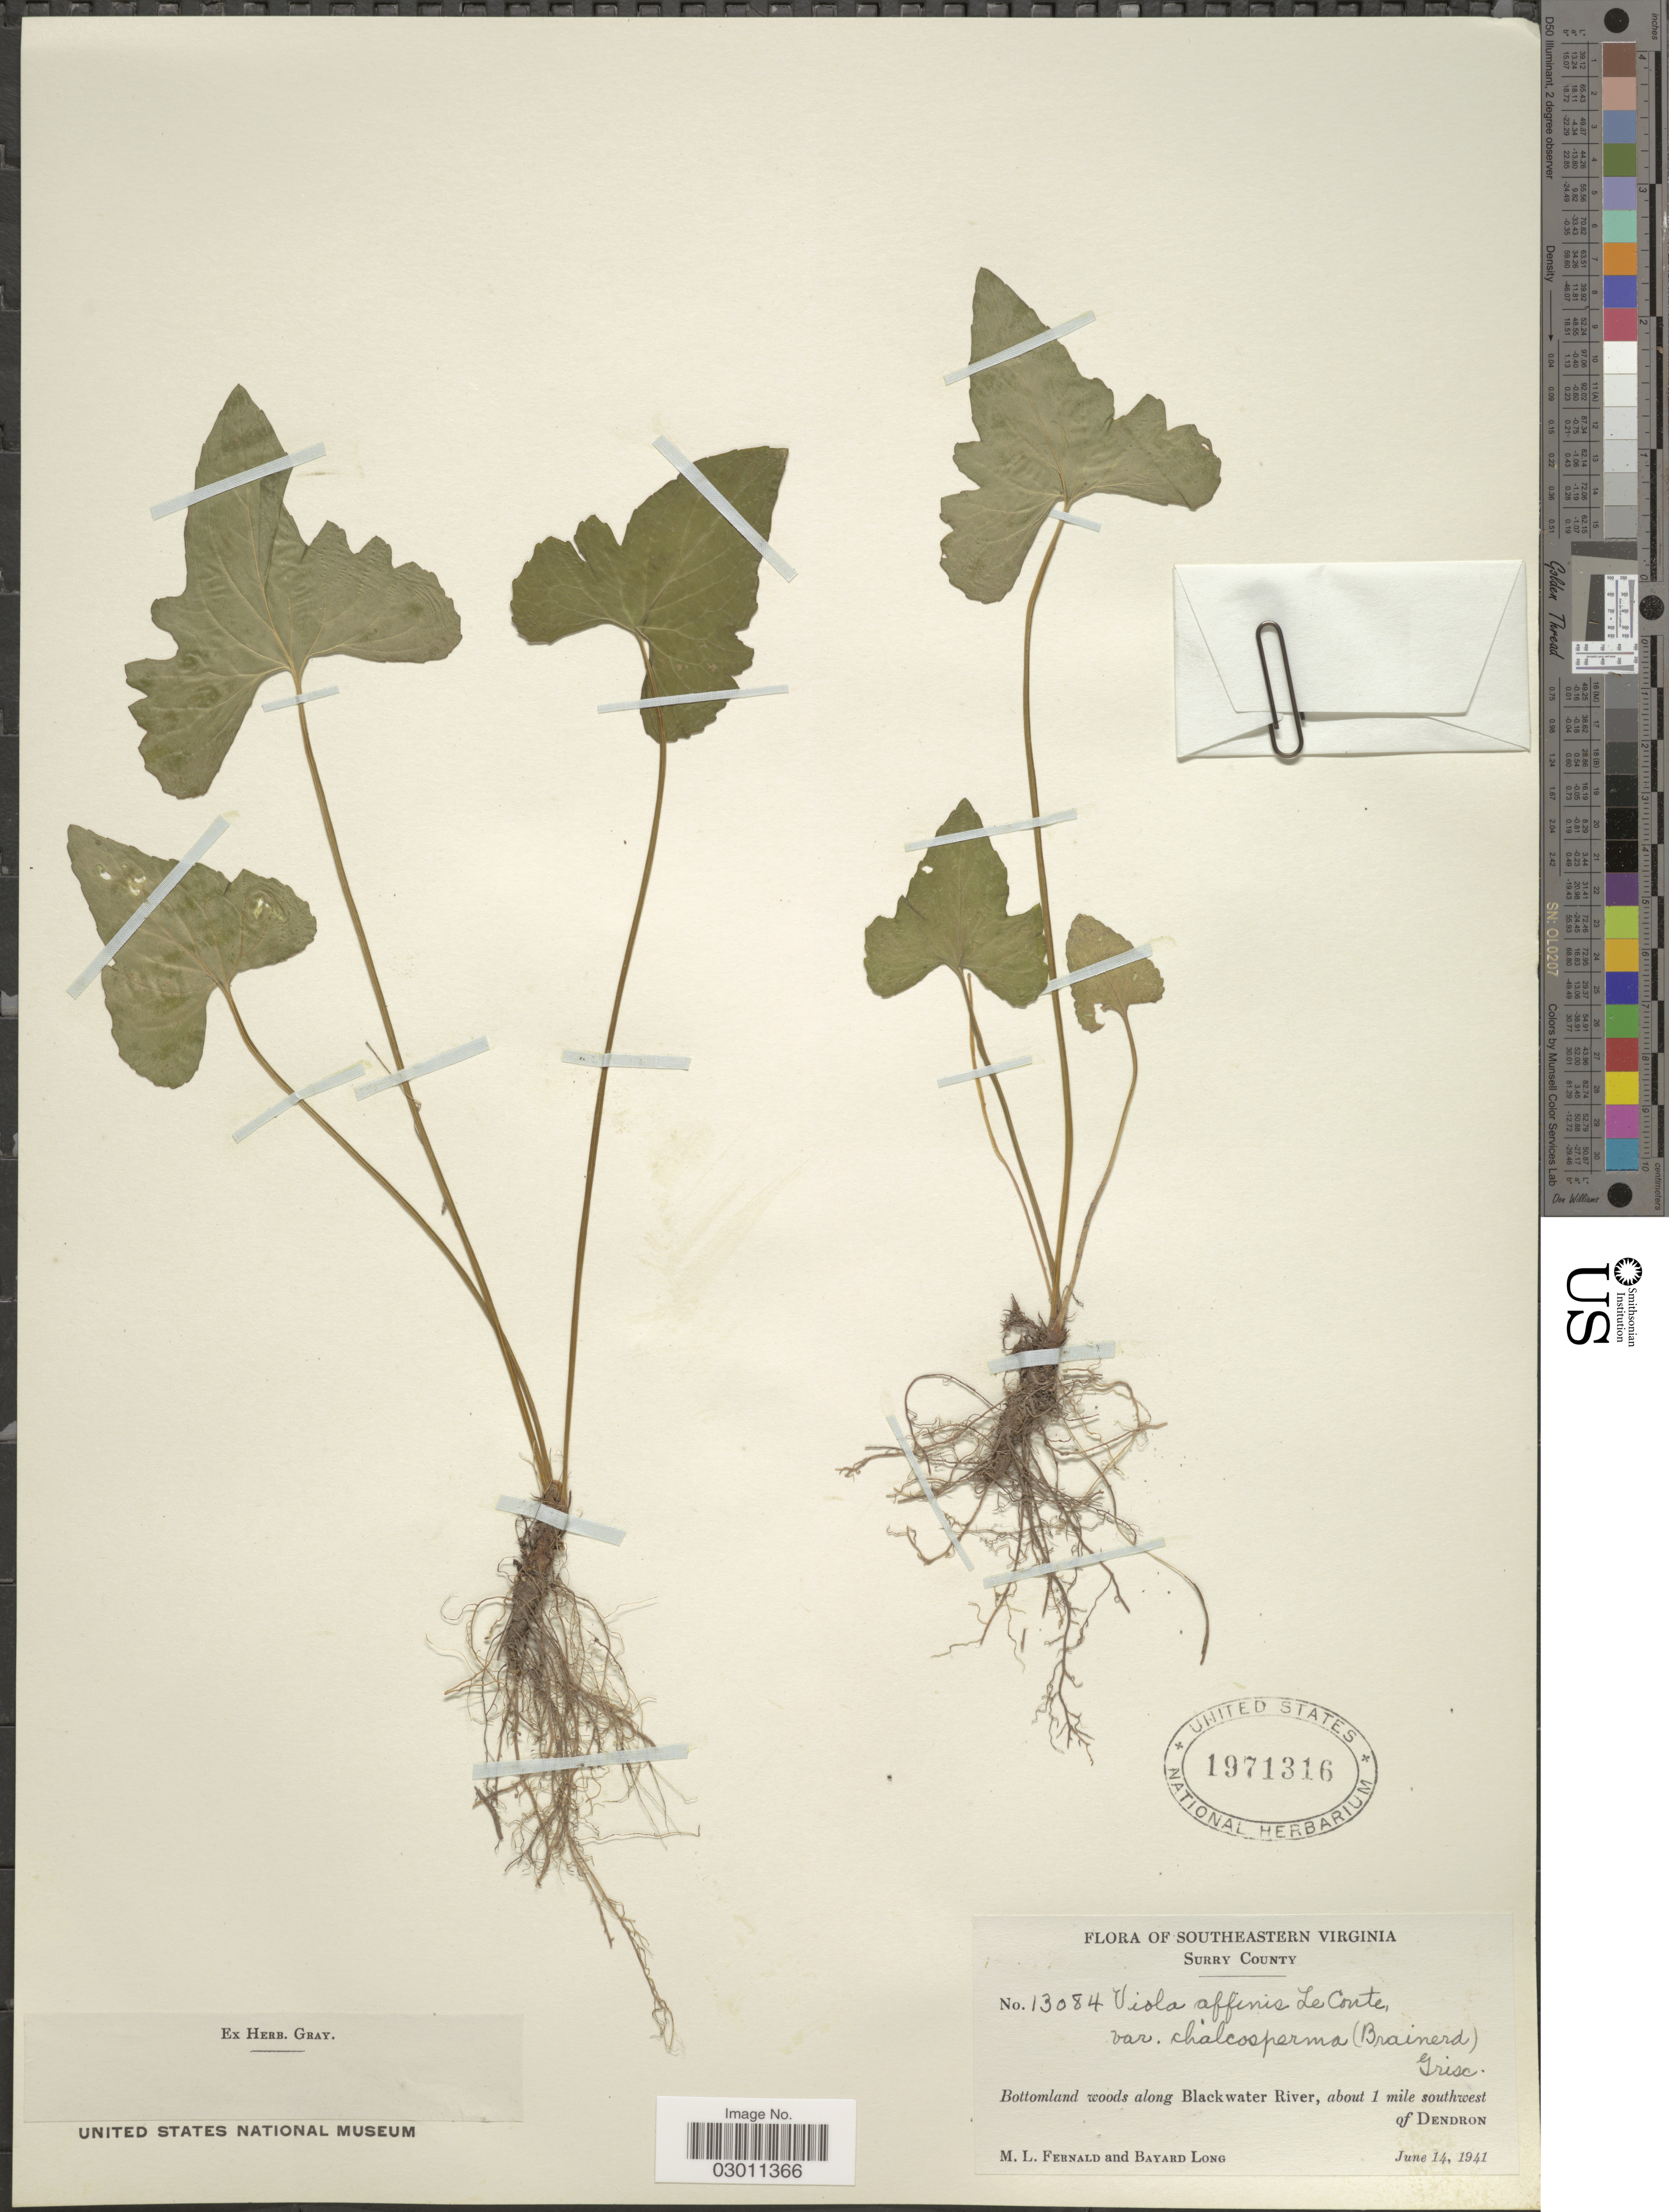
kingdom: Plantae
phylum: Tracheophyta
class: Magnoliopsida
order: Malpighiales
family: Violaceae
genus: Viola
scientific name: Viola affinis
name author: LeConte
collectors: M. L. Fernald & B. Long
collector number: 13084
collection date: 1941-06-14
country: United States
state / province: Virginia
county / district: Surry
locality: Southeastern Virginia, Surry County, Bottomland woods along Blackwater River, about 1 mile southwest of Dendron.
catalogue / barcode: US 1971316